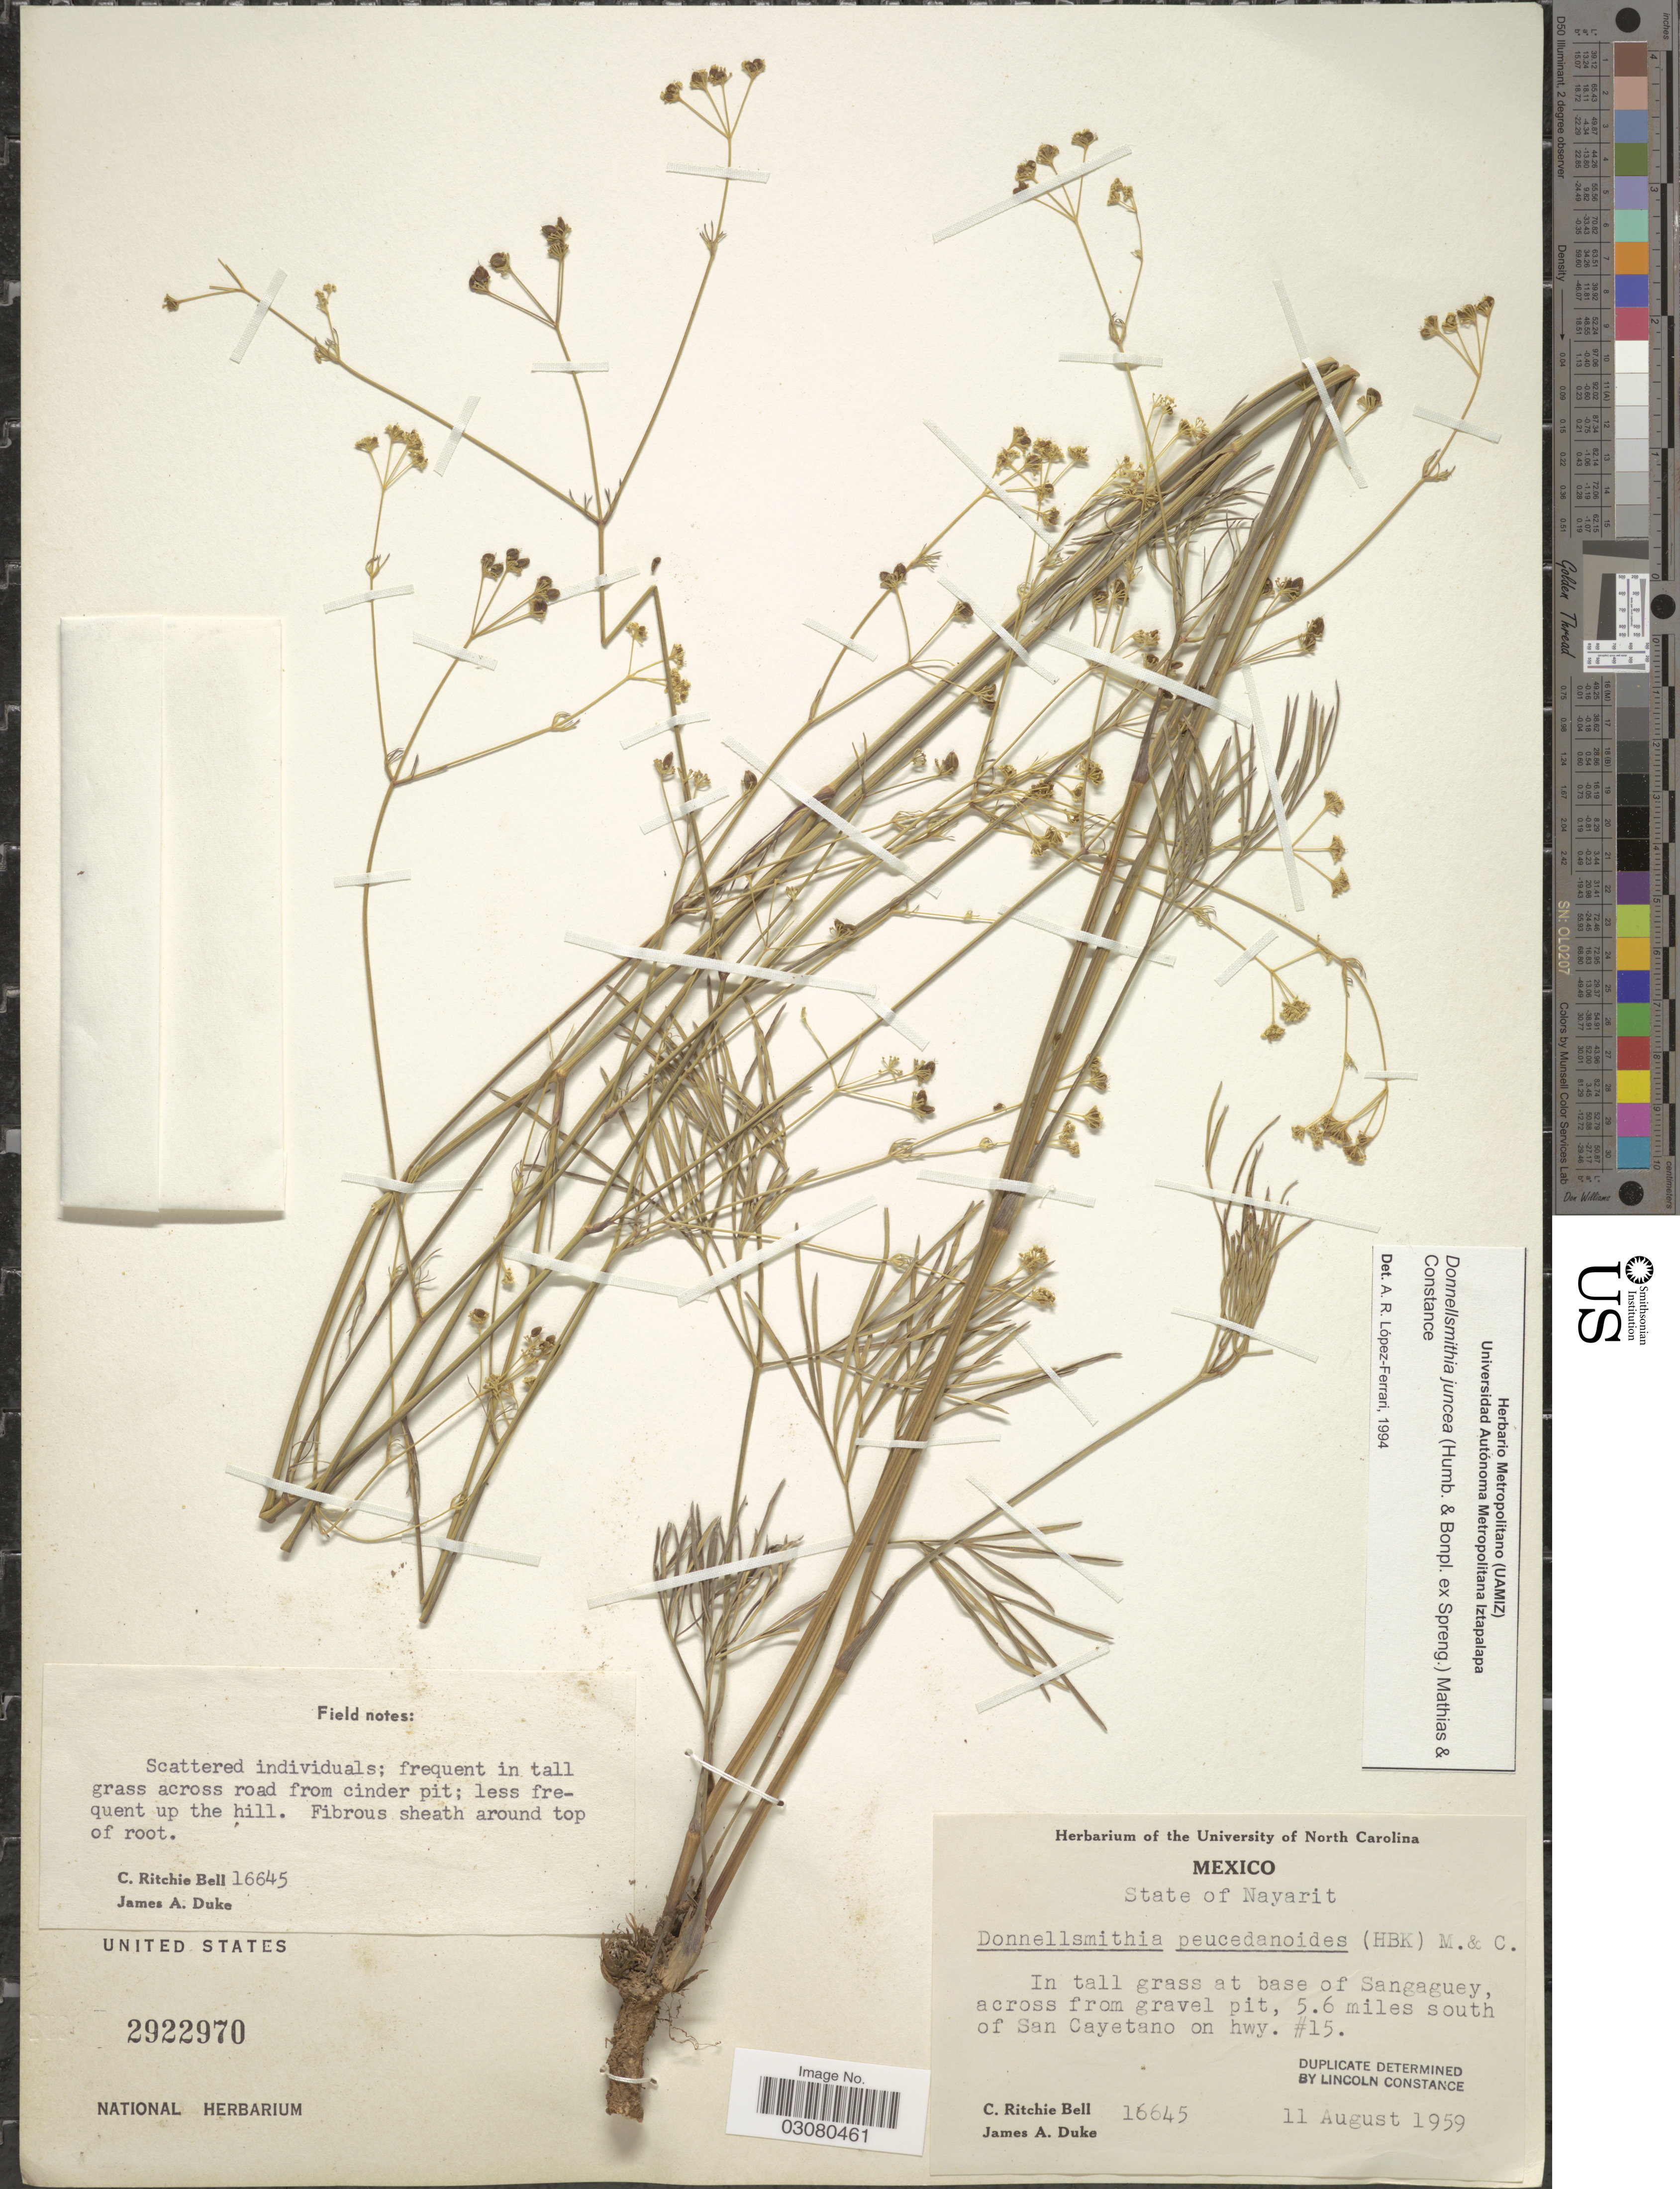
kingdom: Plantae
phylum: Tracheophyta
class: Magnoliopsida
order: Apiales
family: Apiaceae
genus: Donnellsmithia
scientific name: Donnellsmithia juncea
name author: (Humb. & Bonpl. ex Spreng.) Mathias & Constance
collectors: C. R. Bell & J. A. Duke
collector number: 16645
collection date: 1959-08-11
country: Mexico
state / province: Nayarit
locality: In tall grass at base of Sangaguey, across from gravel pit, 5.6 miles south of San Cayetano on hwy. #15.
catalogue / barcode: US 2922970